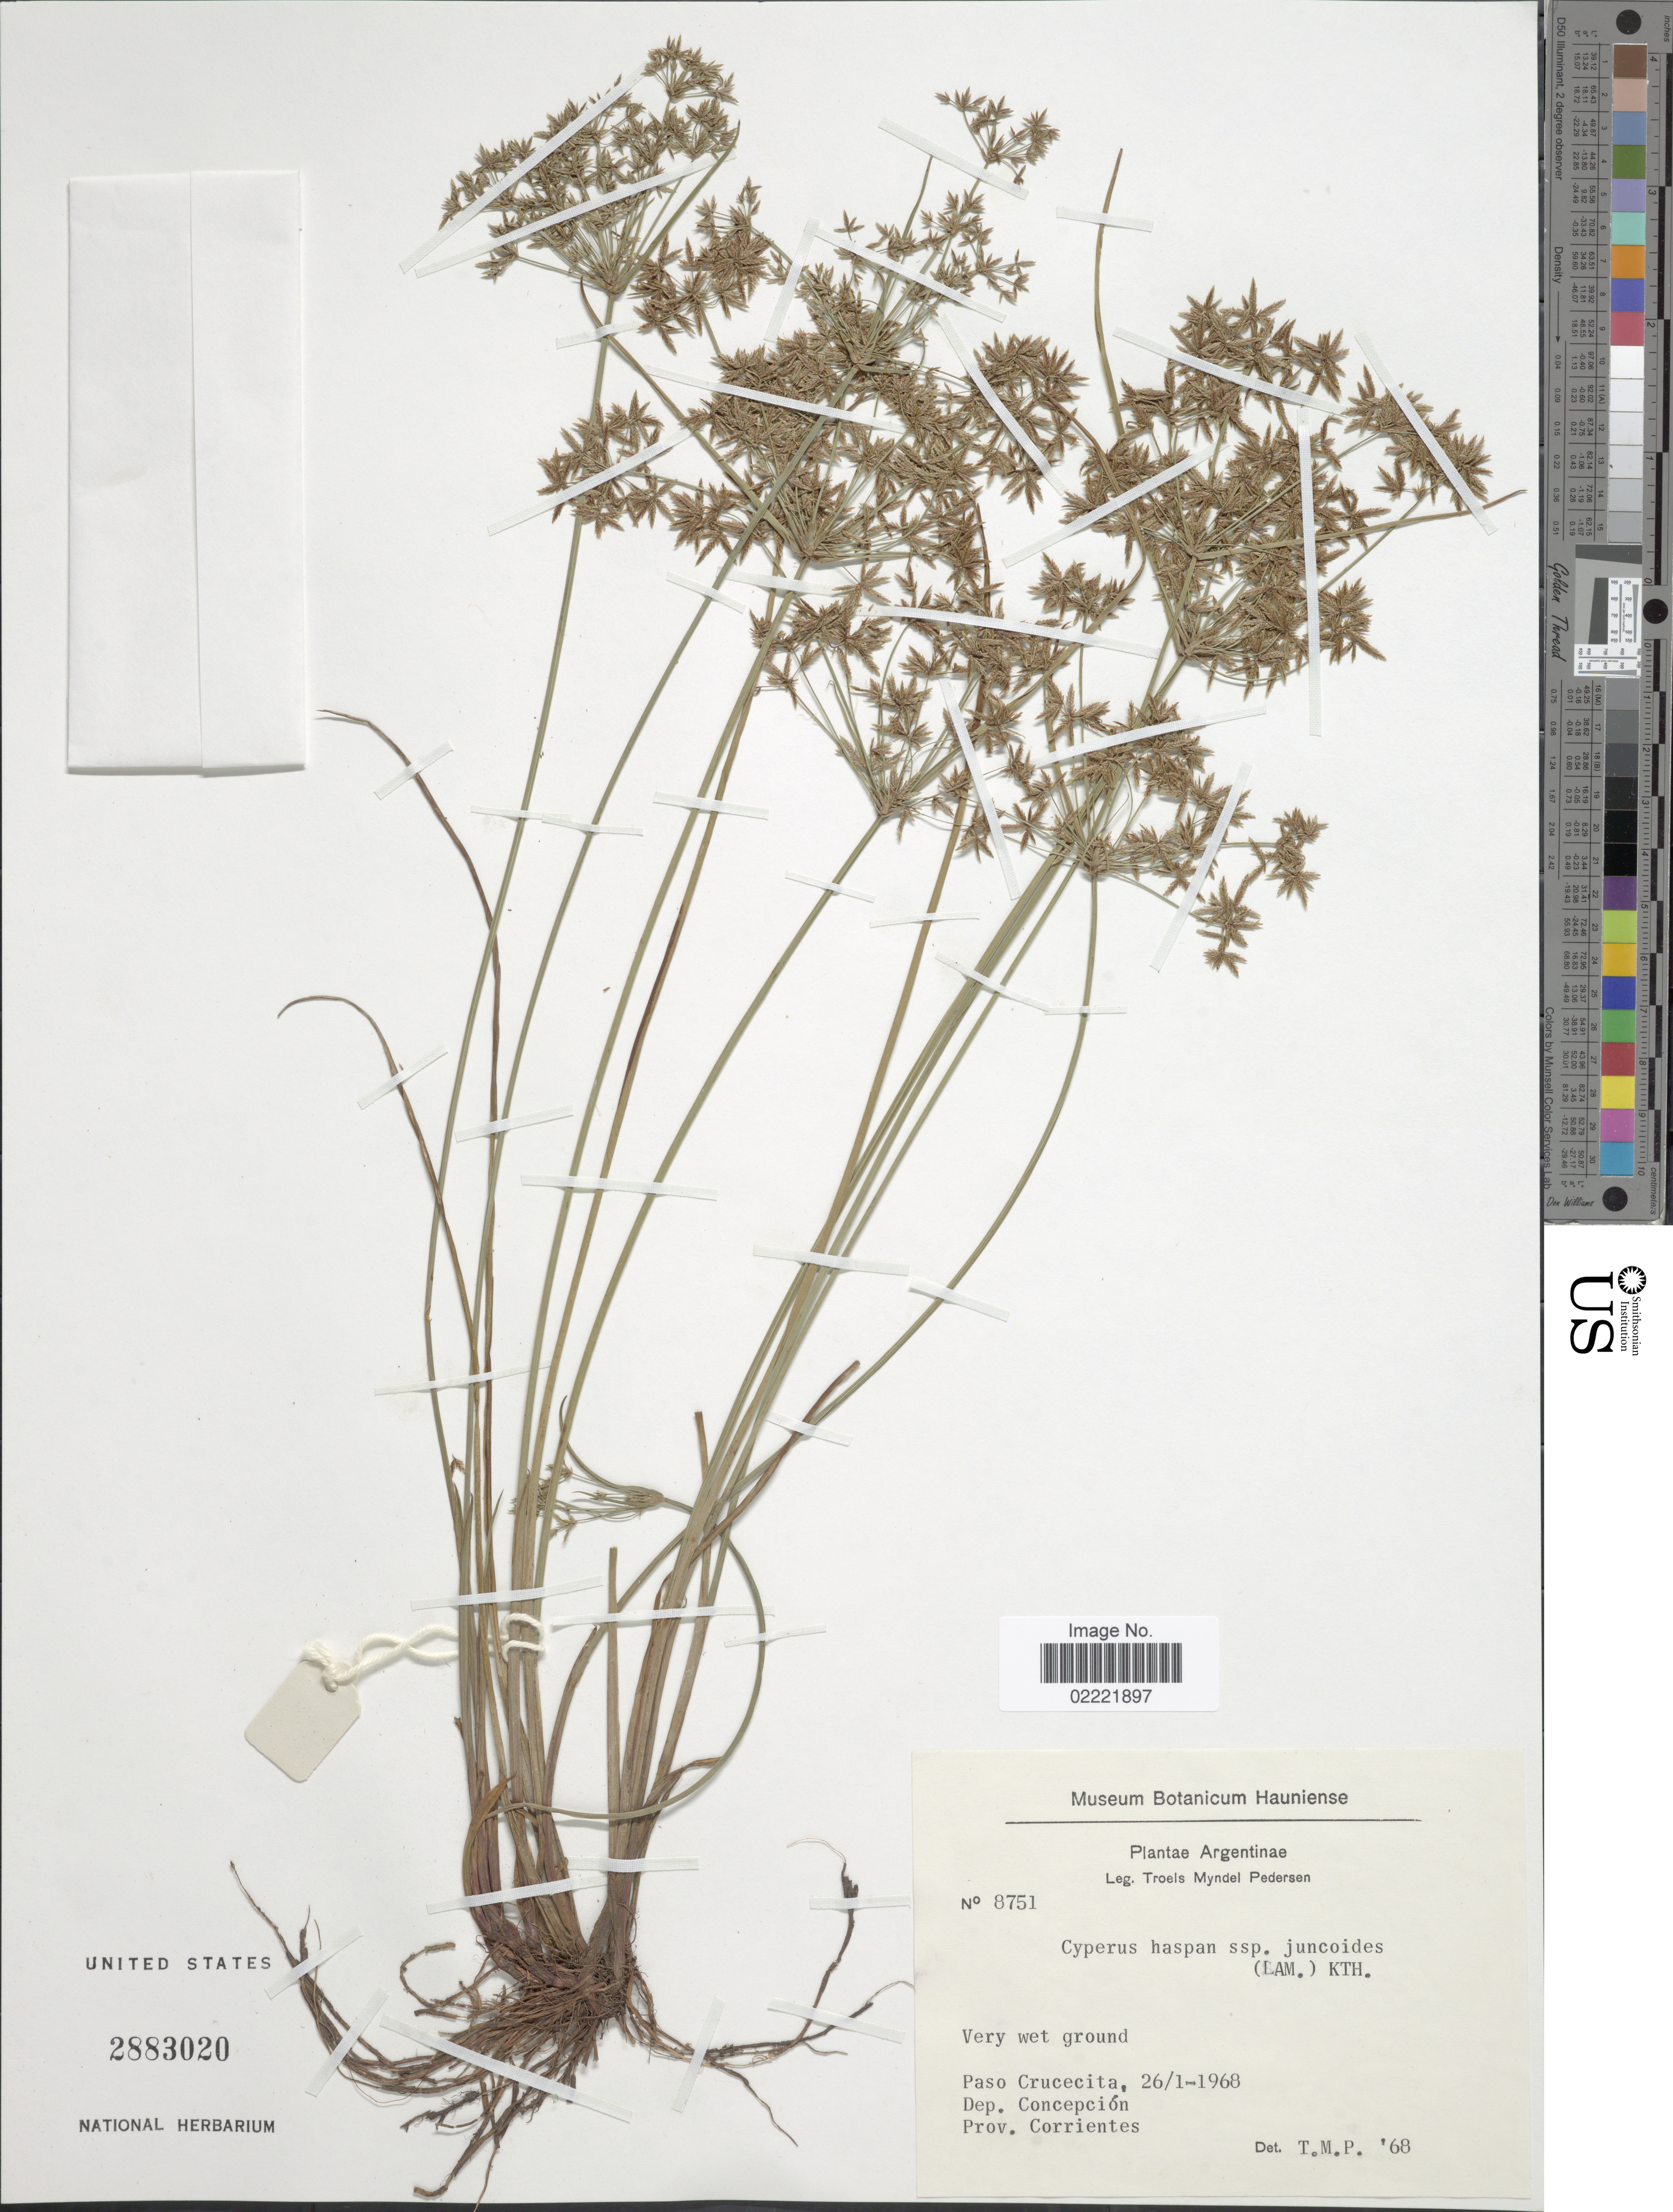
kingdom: Plantae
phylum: Tracheophyta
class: Liliopsida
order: Poales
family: Cyperaceae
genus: Cyperus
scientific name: Cyperus haspan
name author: L.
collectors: T. Pederson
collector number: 58751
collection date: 1968-01-26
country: Argentina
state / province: Corrientes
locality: Very wet ground, Paso Crucecita, dep. Concepcion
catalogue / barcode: US 2883020